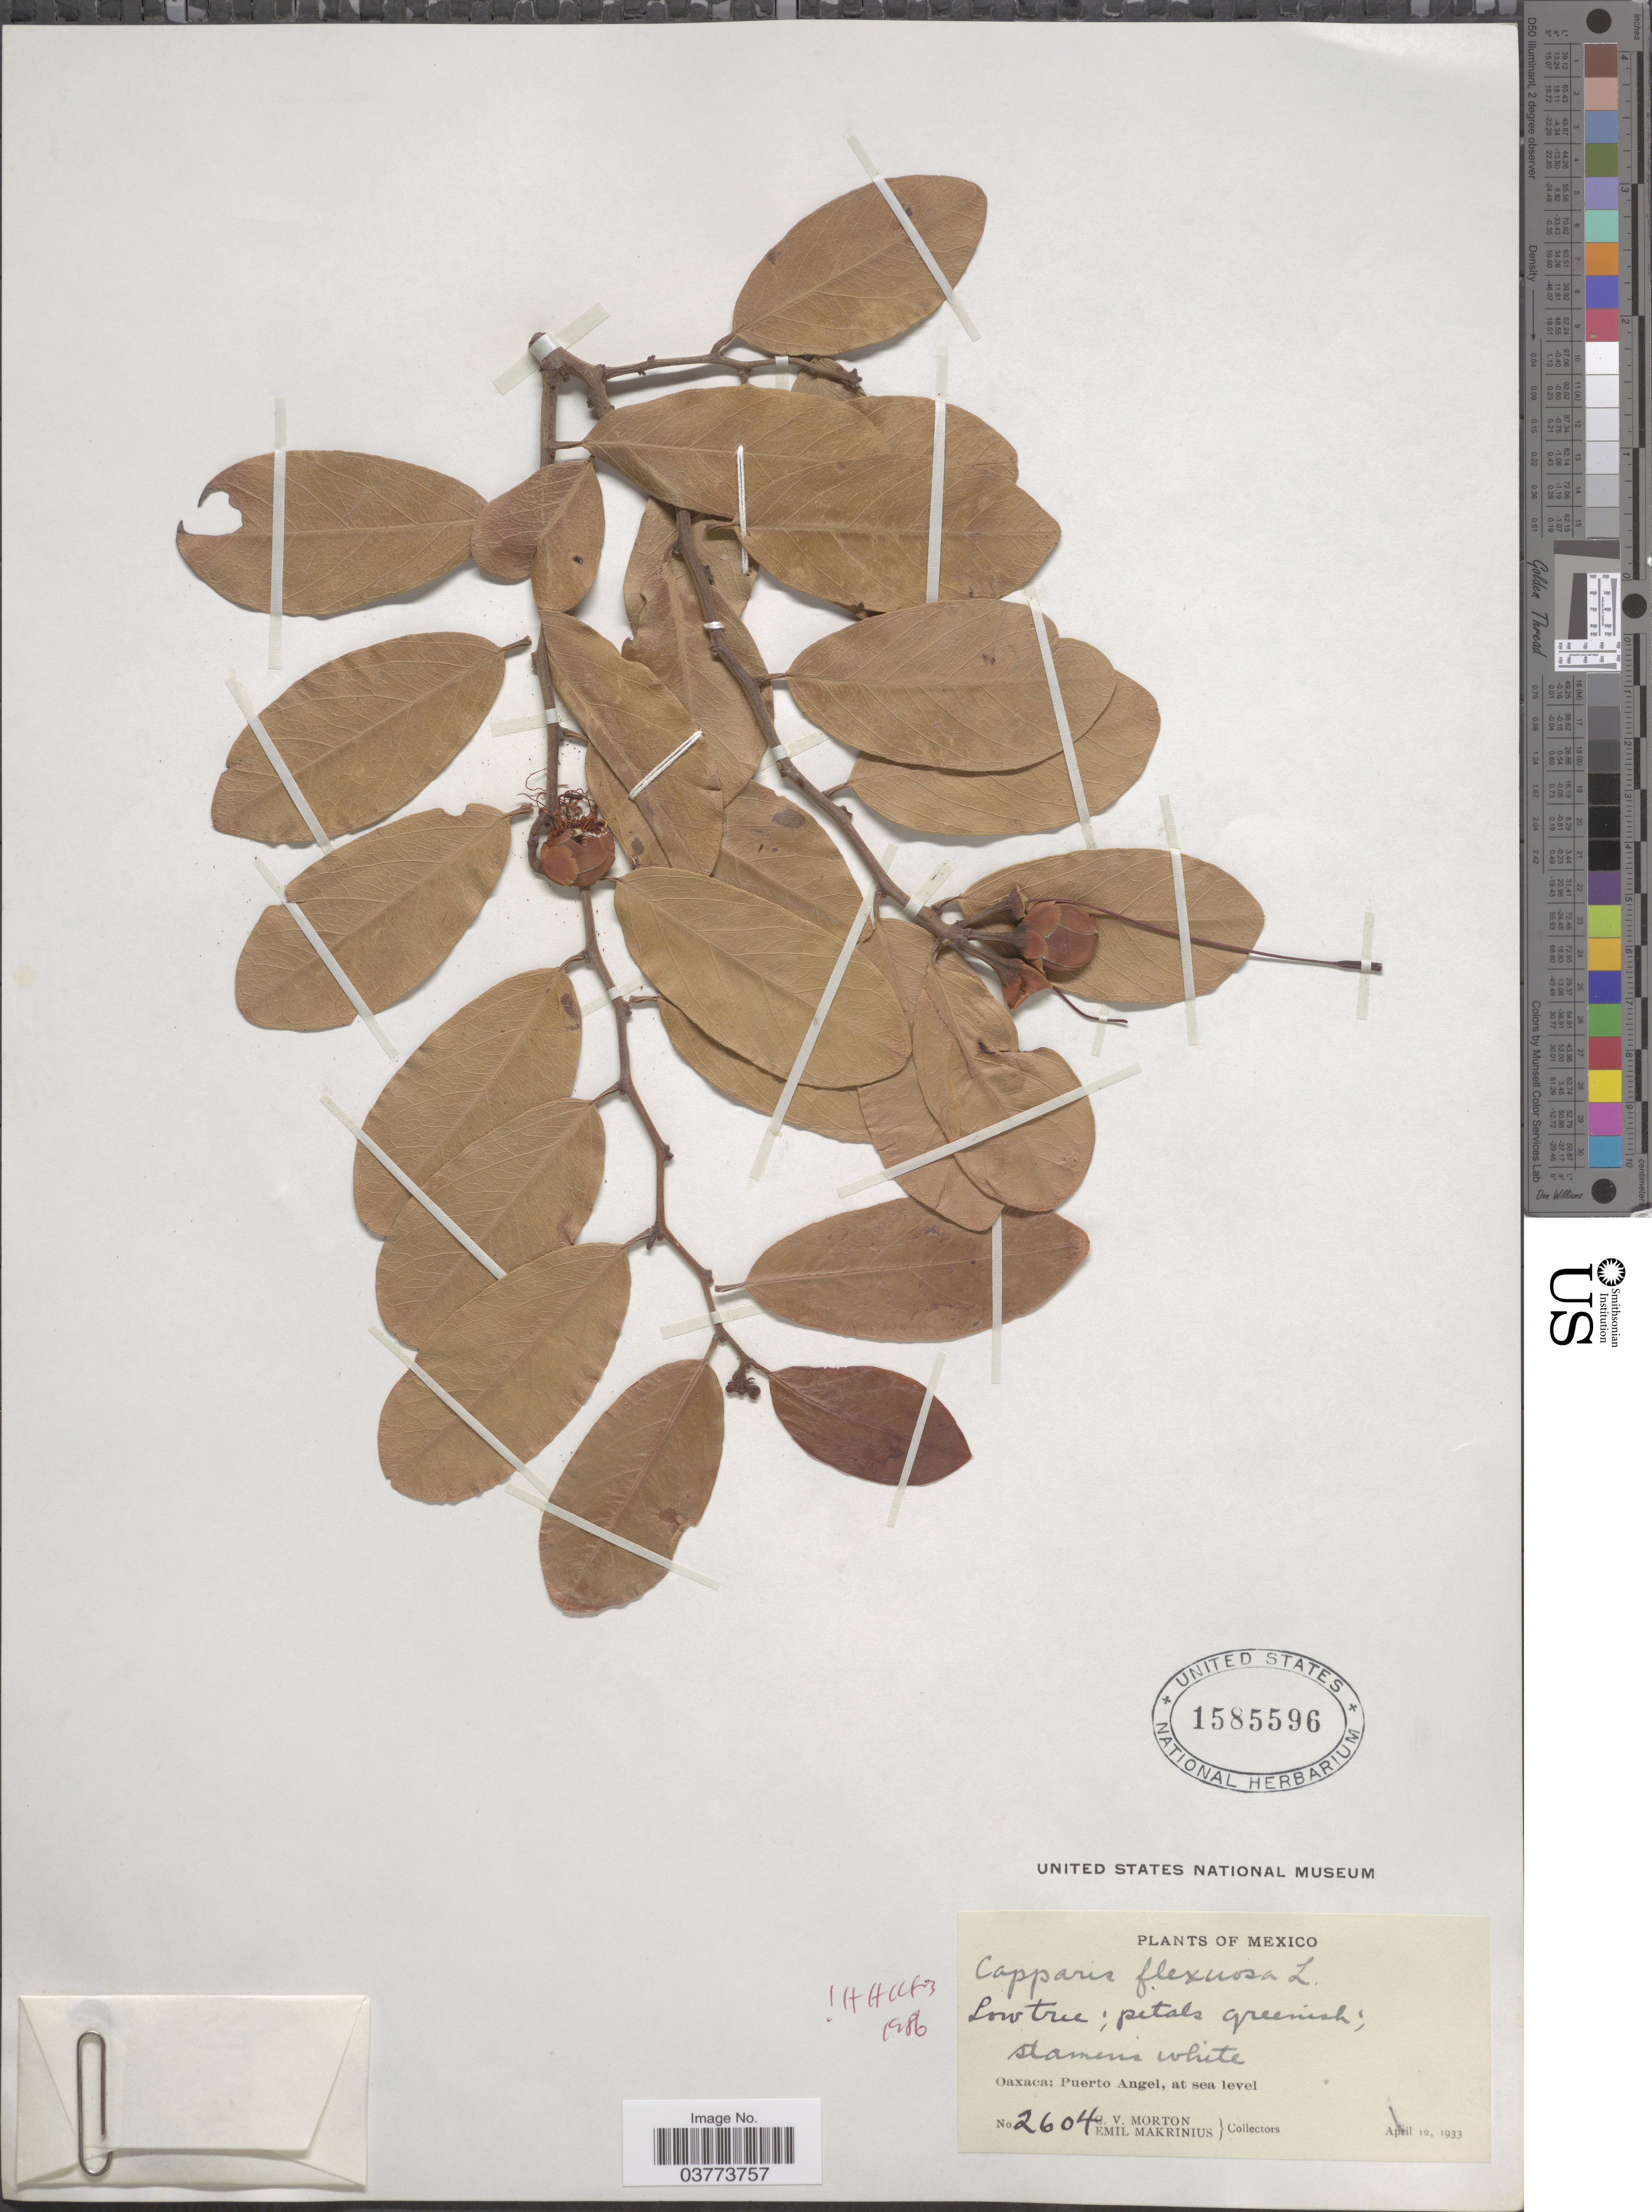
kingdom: Plantae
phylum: Tracheophyta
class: Magnoliopsida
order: Brassicales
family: Capparaceae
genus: Cynophalla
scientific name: Cynophalla flexuosa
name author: (L.) J. Presl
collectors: C. V. Morton & E. Makrinius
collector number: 2604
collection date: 1933-04-12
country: Mexico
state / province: Oaxaca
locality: Puerto Angel.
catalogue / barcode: US 1585596